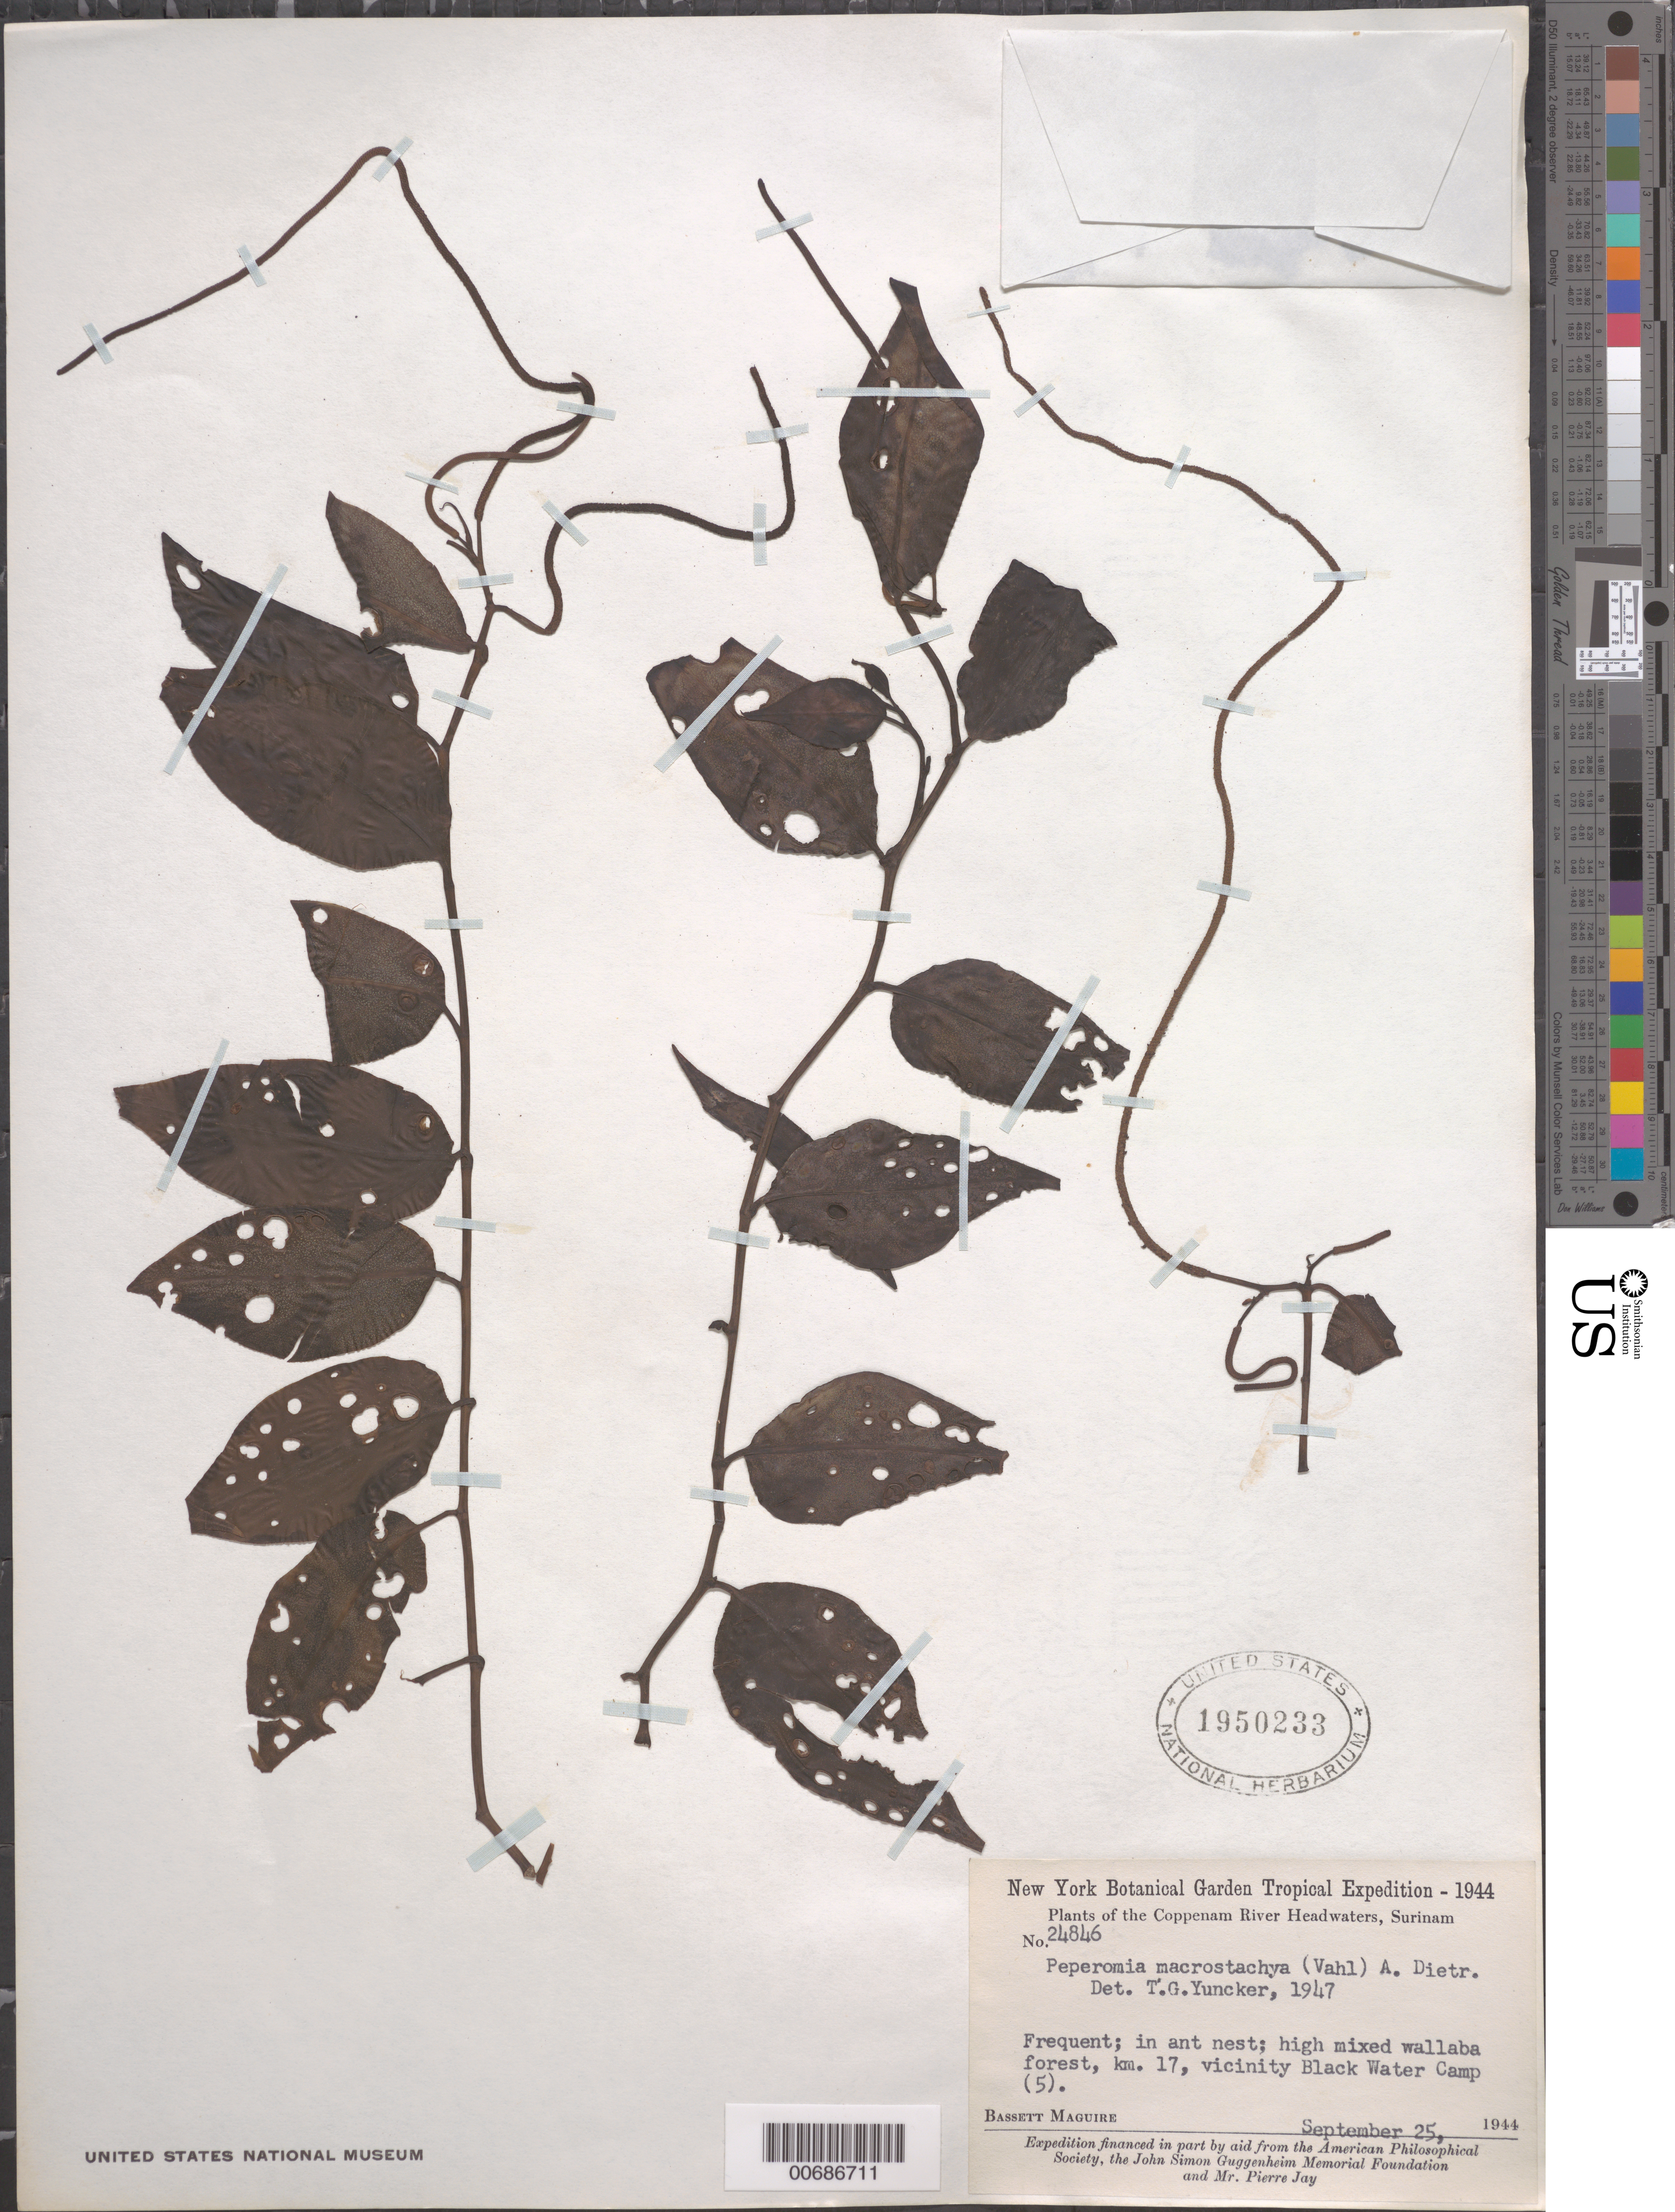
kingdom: Plantae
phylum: Tracheophyta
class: Magnoliopsida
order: Piperales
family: Piperaceae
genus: Peperomia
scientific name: Peperomia macrostachya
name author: (Vahl) A. Dietr.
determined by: Yuncker, T. G.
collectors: B. Maguire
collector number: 24846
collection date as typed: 25-Sep-44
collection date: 1944-09-25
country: Suriname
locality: Coppename River headwaters; Geijskes Creek, vic of Black Water Camp (V), km17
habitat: High mixed Wallaba forest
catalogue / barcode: US 1950233